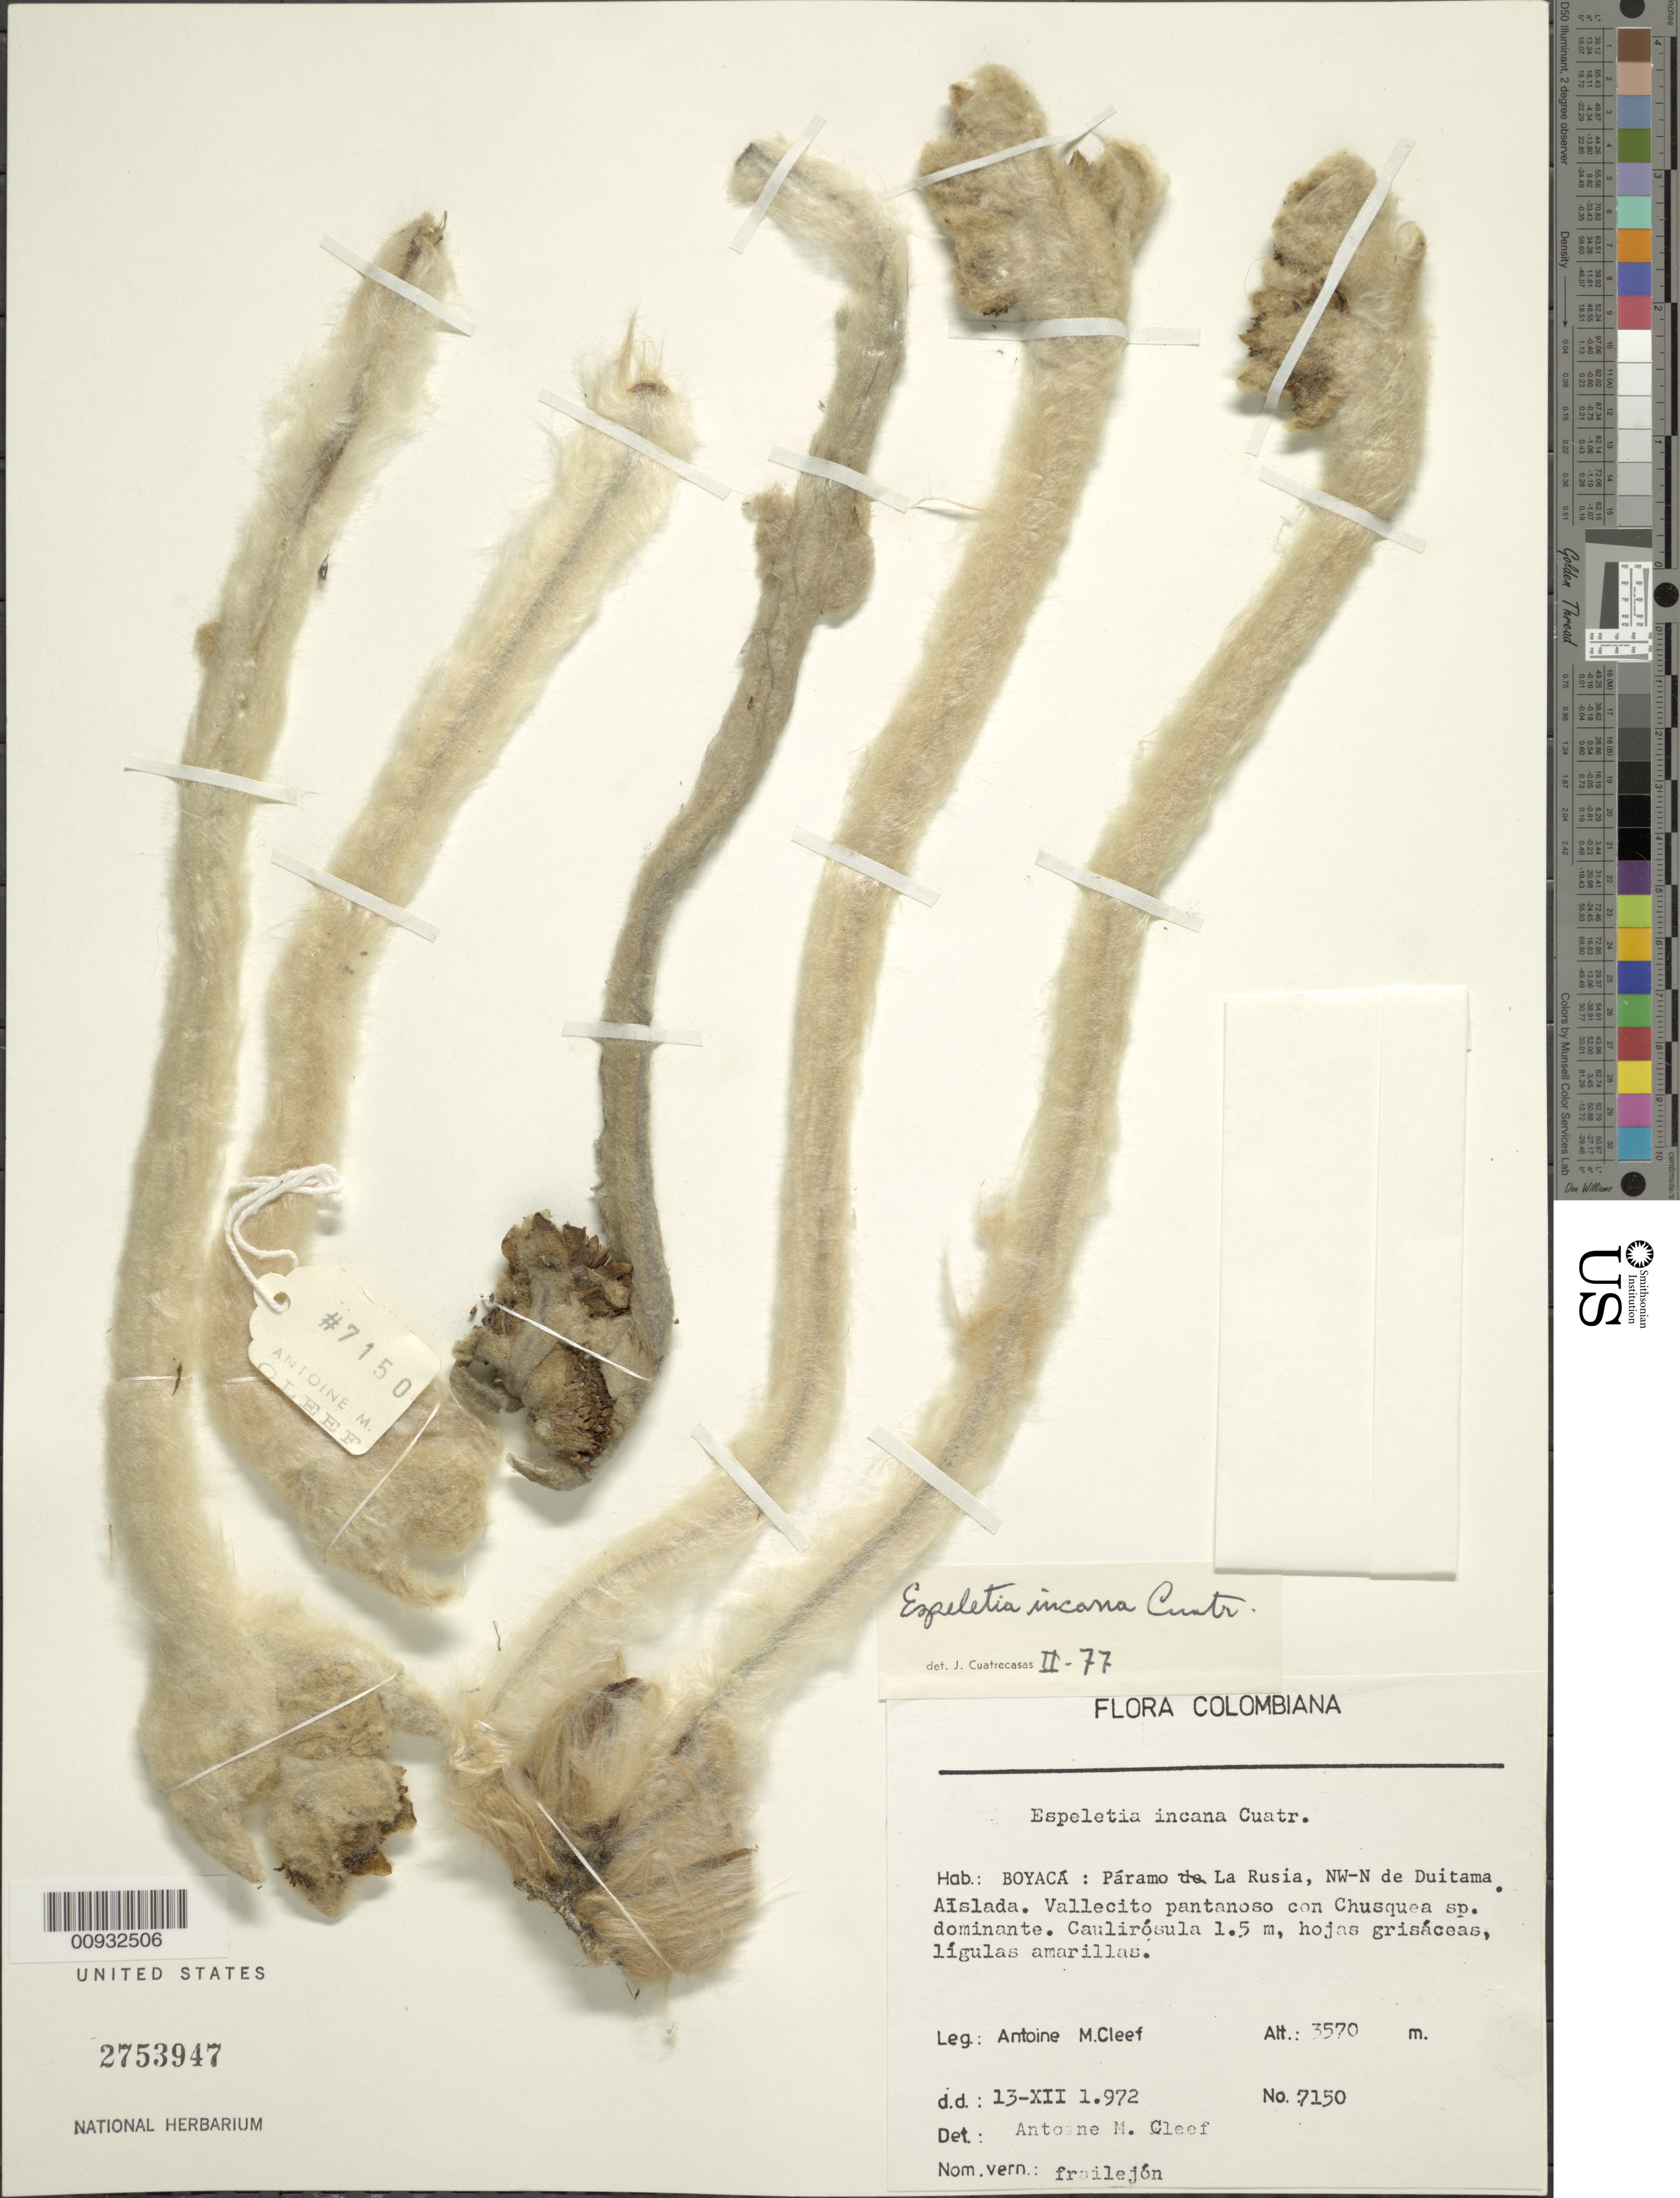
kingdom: Plantae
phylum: Tracheophyta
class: Magnoliopsida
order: Asterales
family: Asteraceae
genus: Espeletia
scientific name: Espeletia incana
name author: Cuatrec.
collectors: A. M. Cleef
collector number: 7150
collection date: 1972-12-13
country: Colombia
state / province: Boyacá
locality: P. de la Rusia. NW-N de Duitama, aislada.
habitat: Vallecito pantanoso con Chusquea sp. dominante.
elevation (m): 3570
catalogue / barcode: US 2753947